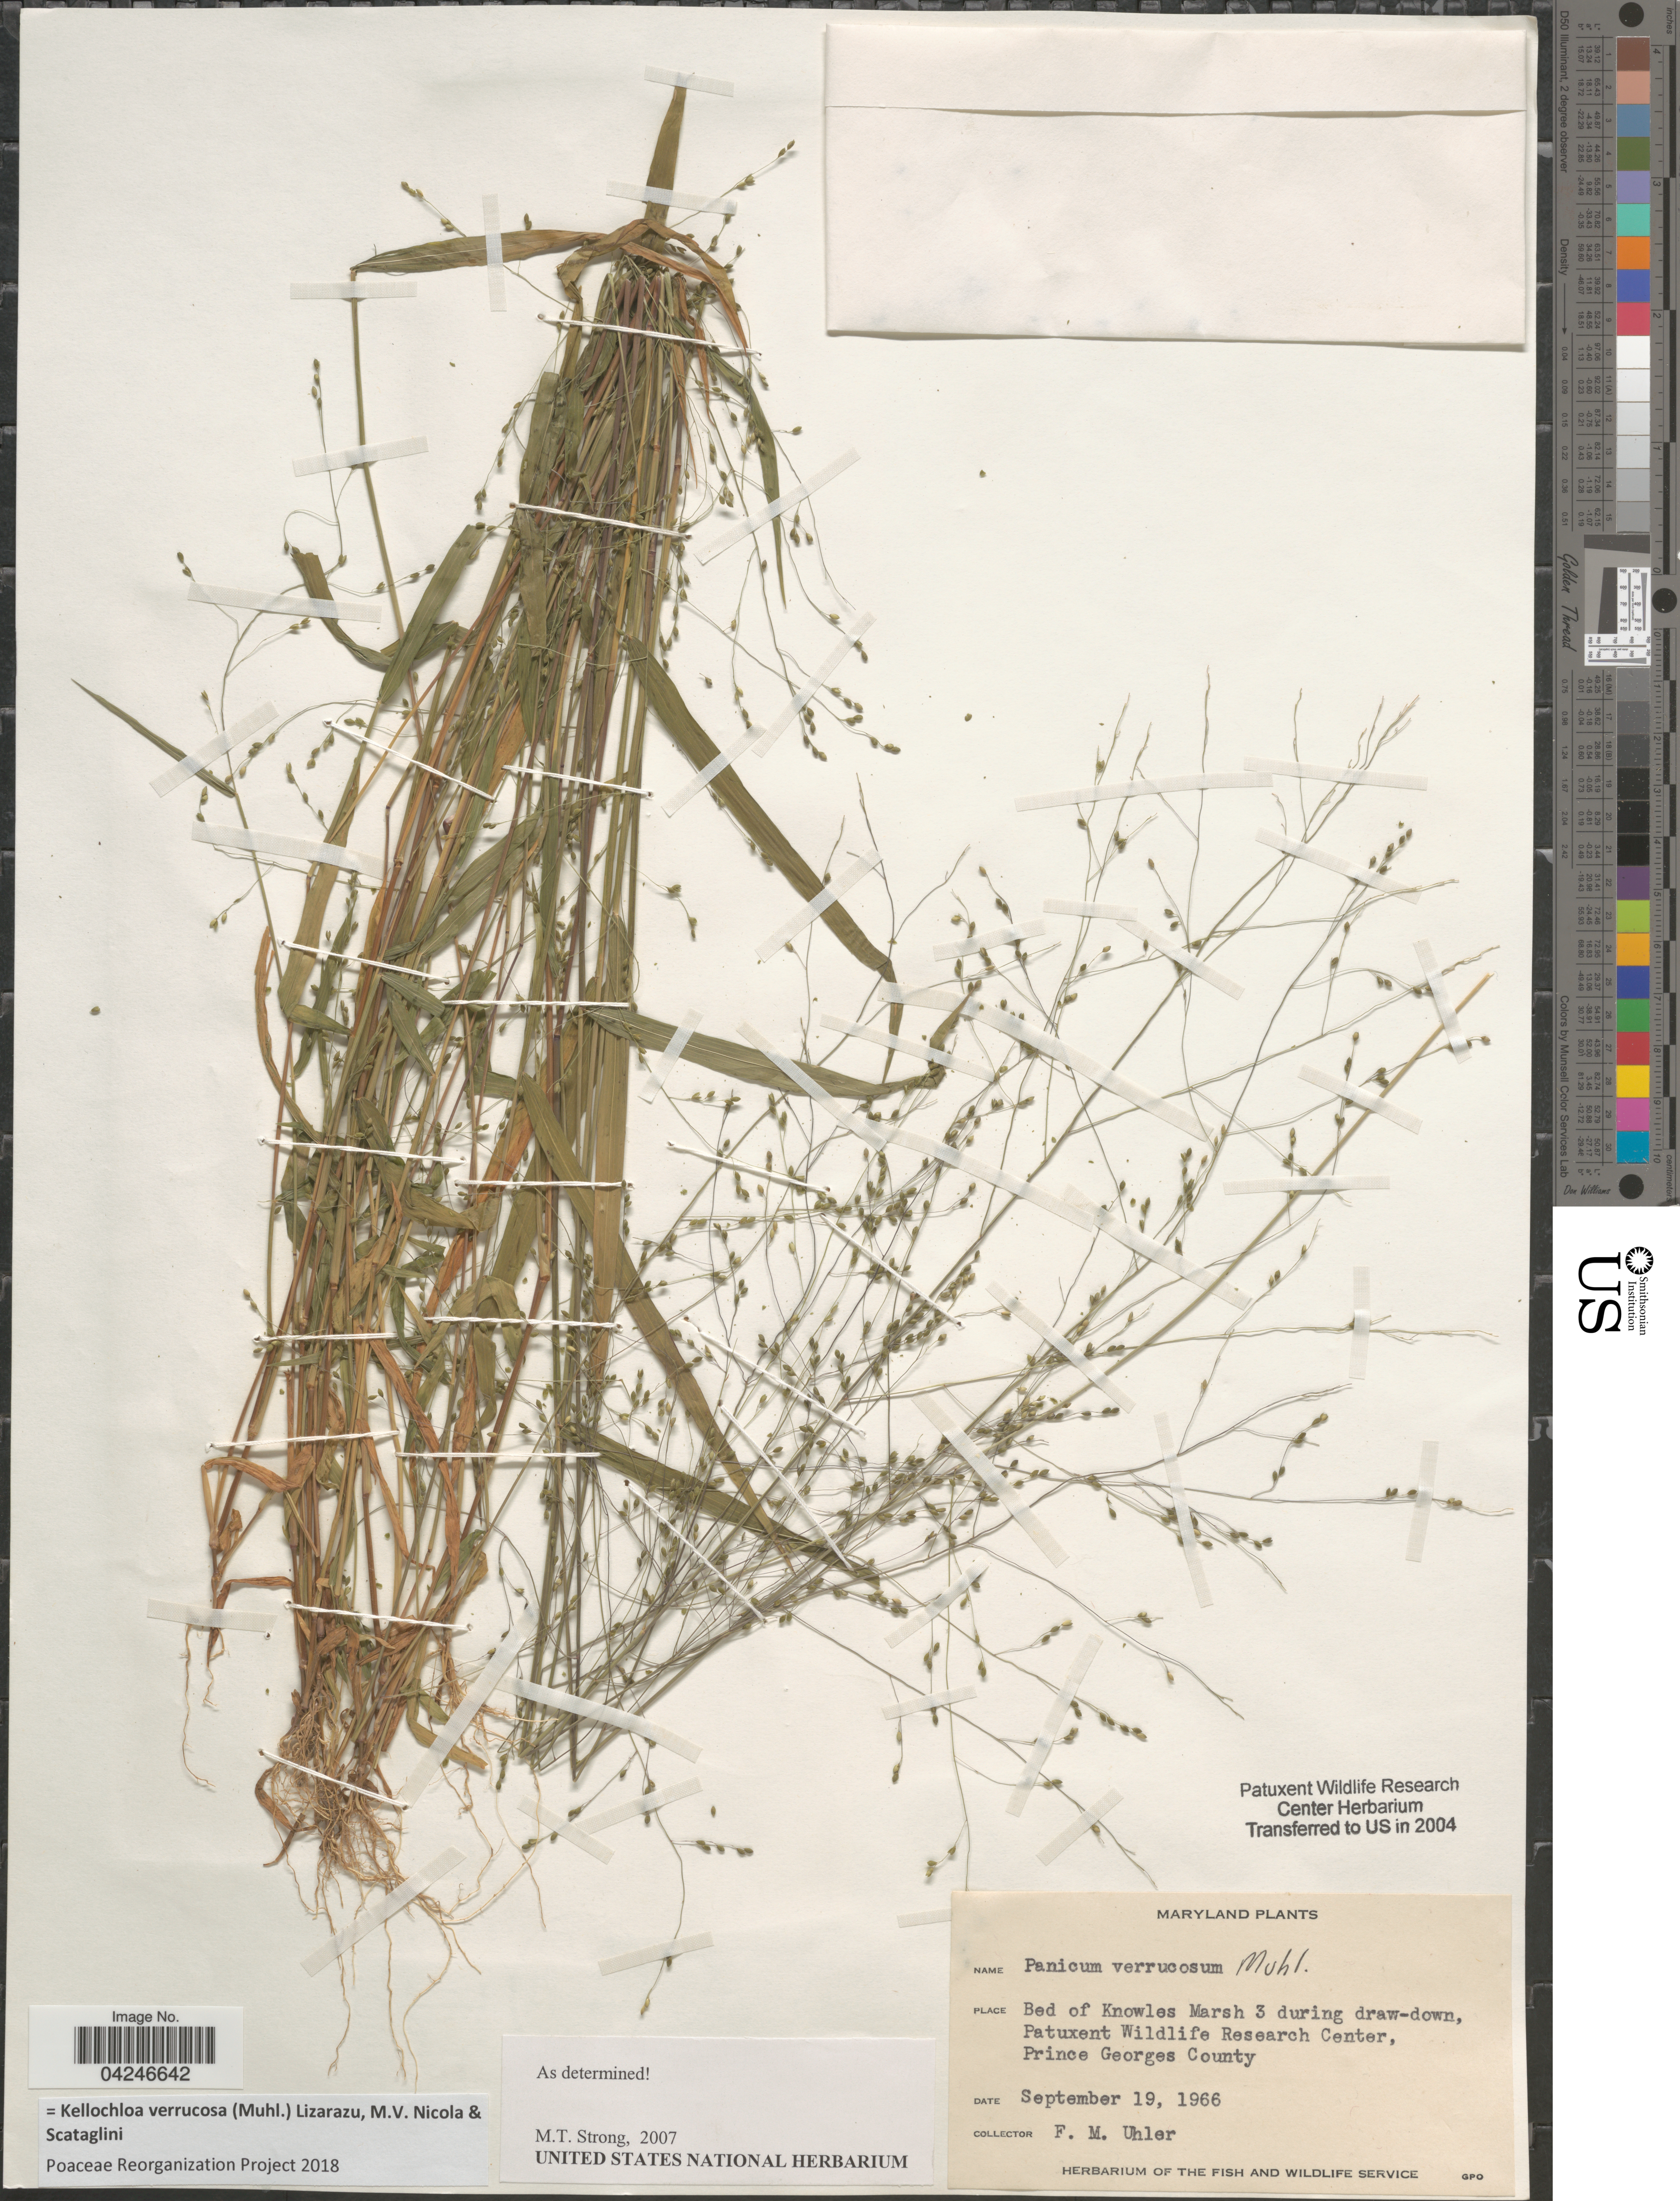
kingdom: Plantae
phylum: Tracheophyta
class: Liliopsida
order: Poales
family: Poaceae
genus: Kellochloa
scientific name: Kellochloa verrucosa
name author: (Muhl.) Lizarazu et al.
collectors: F. M. Uhler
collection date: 1966-09-19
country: United States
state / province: Maryland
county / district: Prince George's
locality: Bed of Knowles Marsh 3 during draw-down, Patuxent Wildlife Research Center, Prince Georges County.